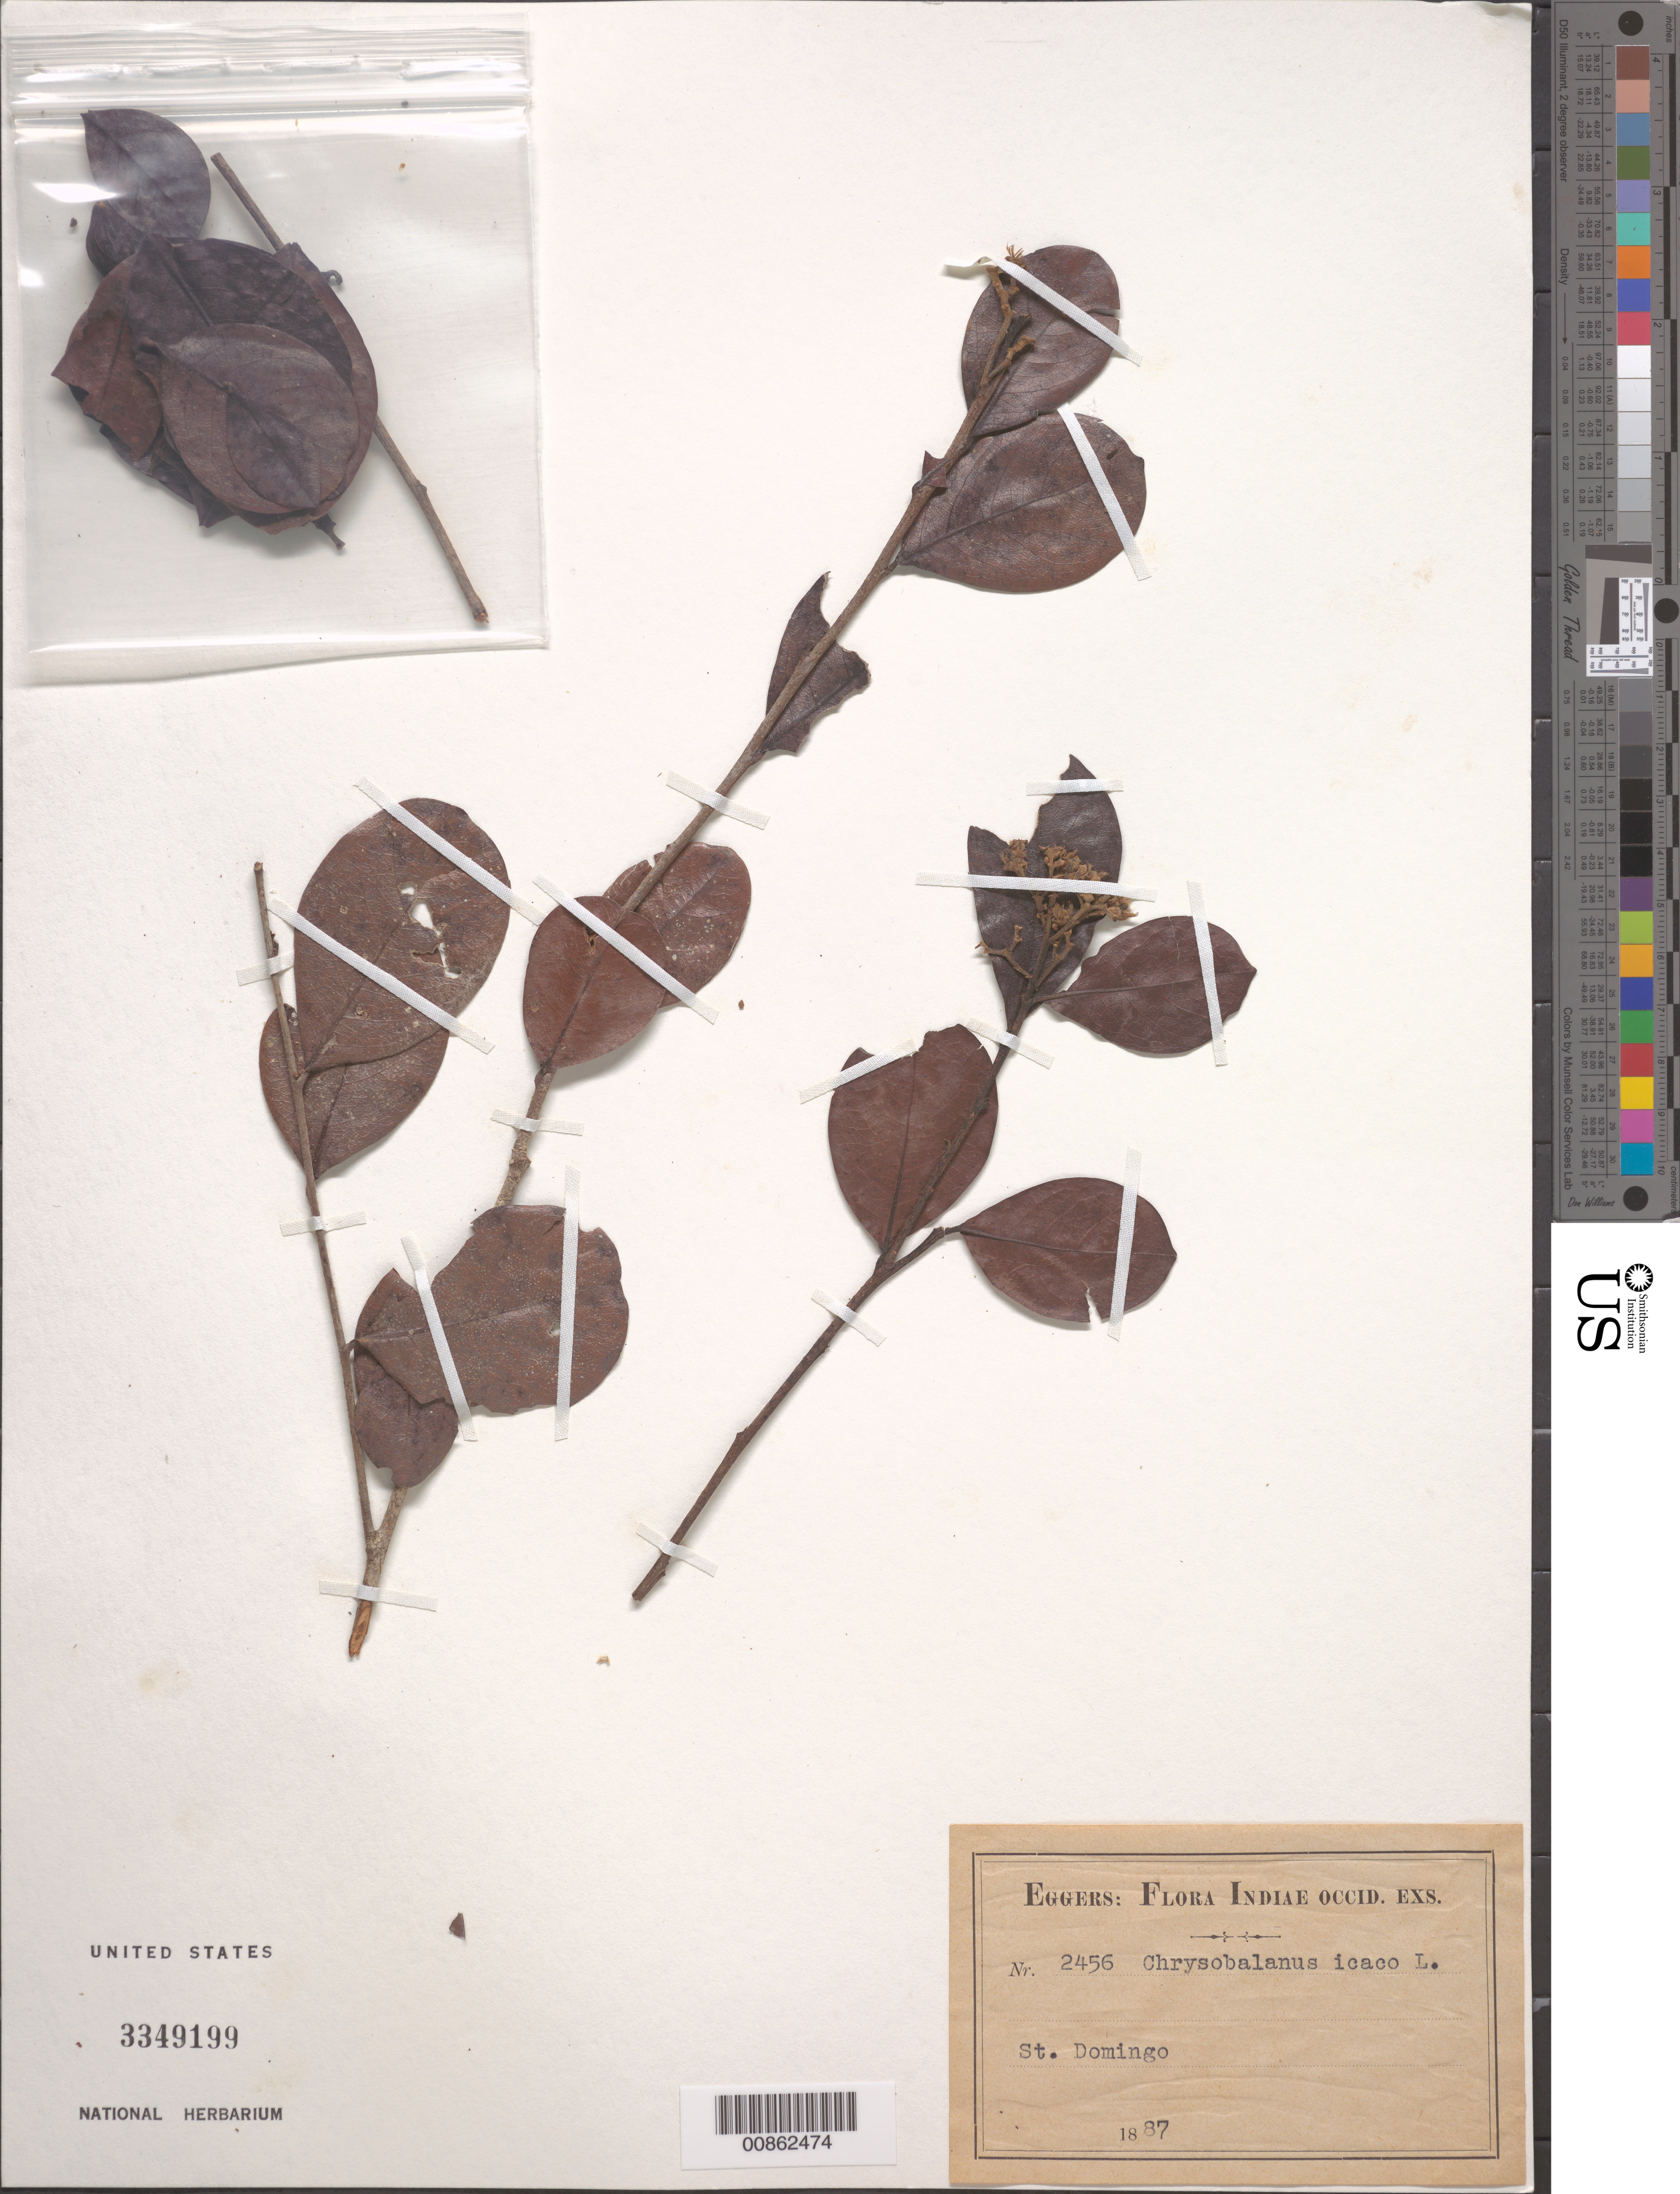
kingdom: Plantae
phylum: Tracheophyta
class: Magnoliopsida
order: Malpighiales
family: Chrysobalanaceae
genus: Chrysobalanus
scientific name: Chrysobalanus icaco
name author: L.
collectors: H. F. A. von Eggers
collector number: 2456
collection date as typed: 1887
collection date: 1887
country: Dominican Republic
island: Hispaniola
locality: Sto. Domingo.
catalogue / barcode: US 3349199